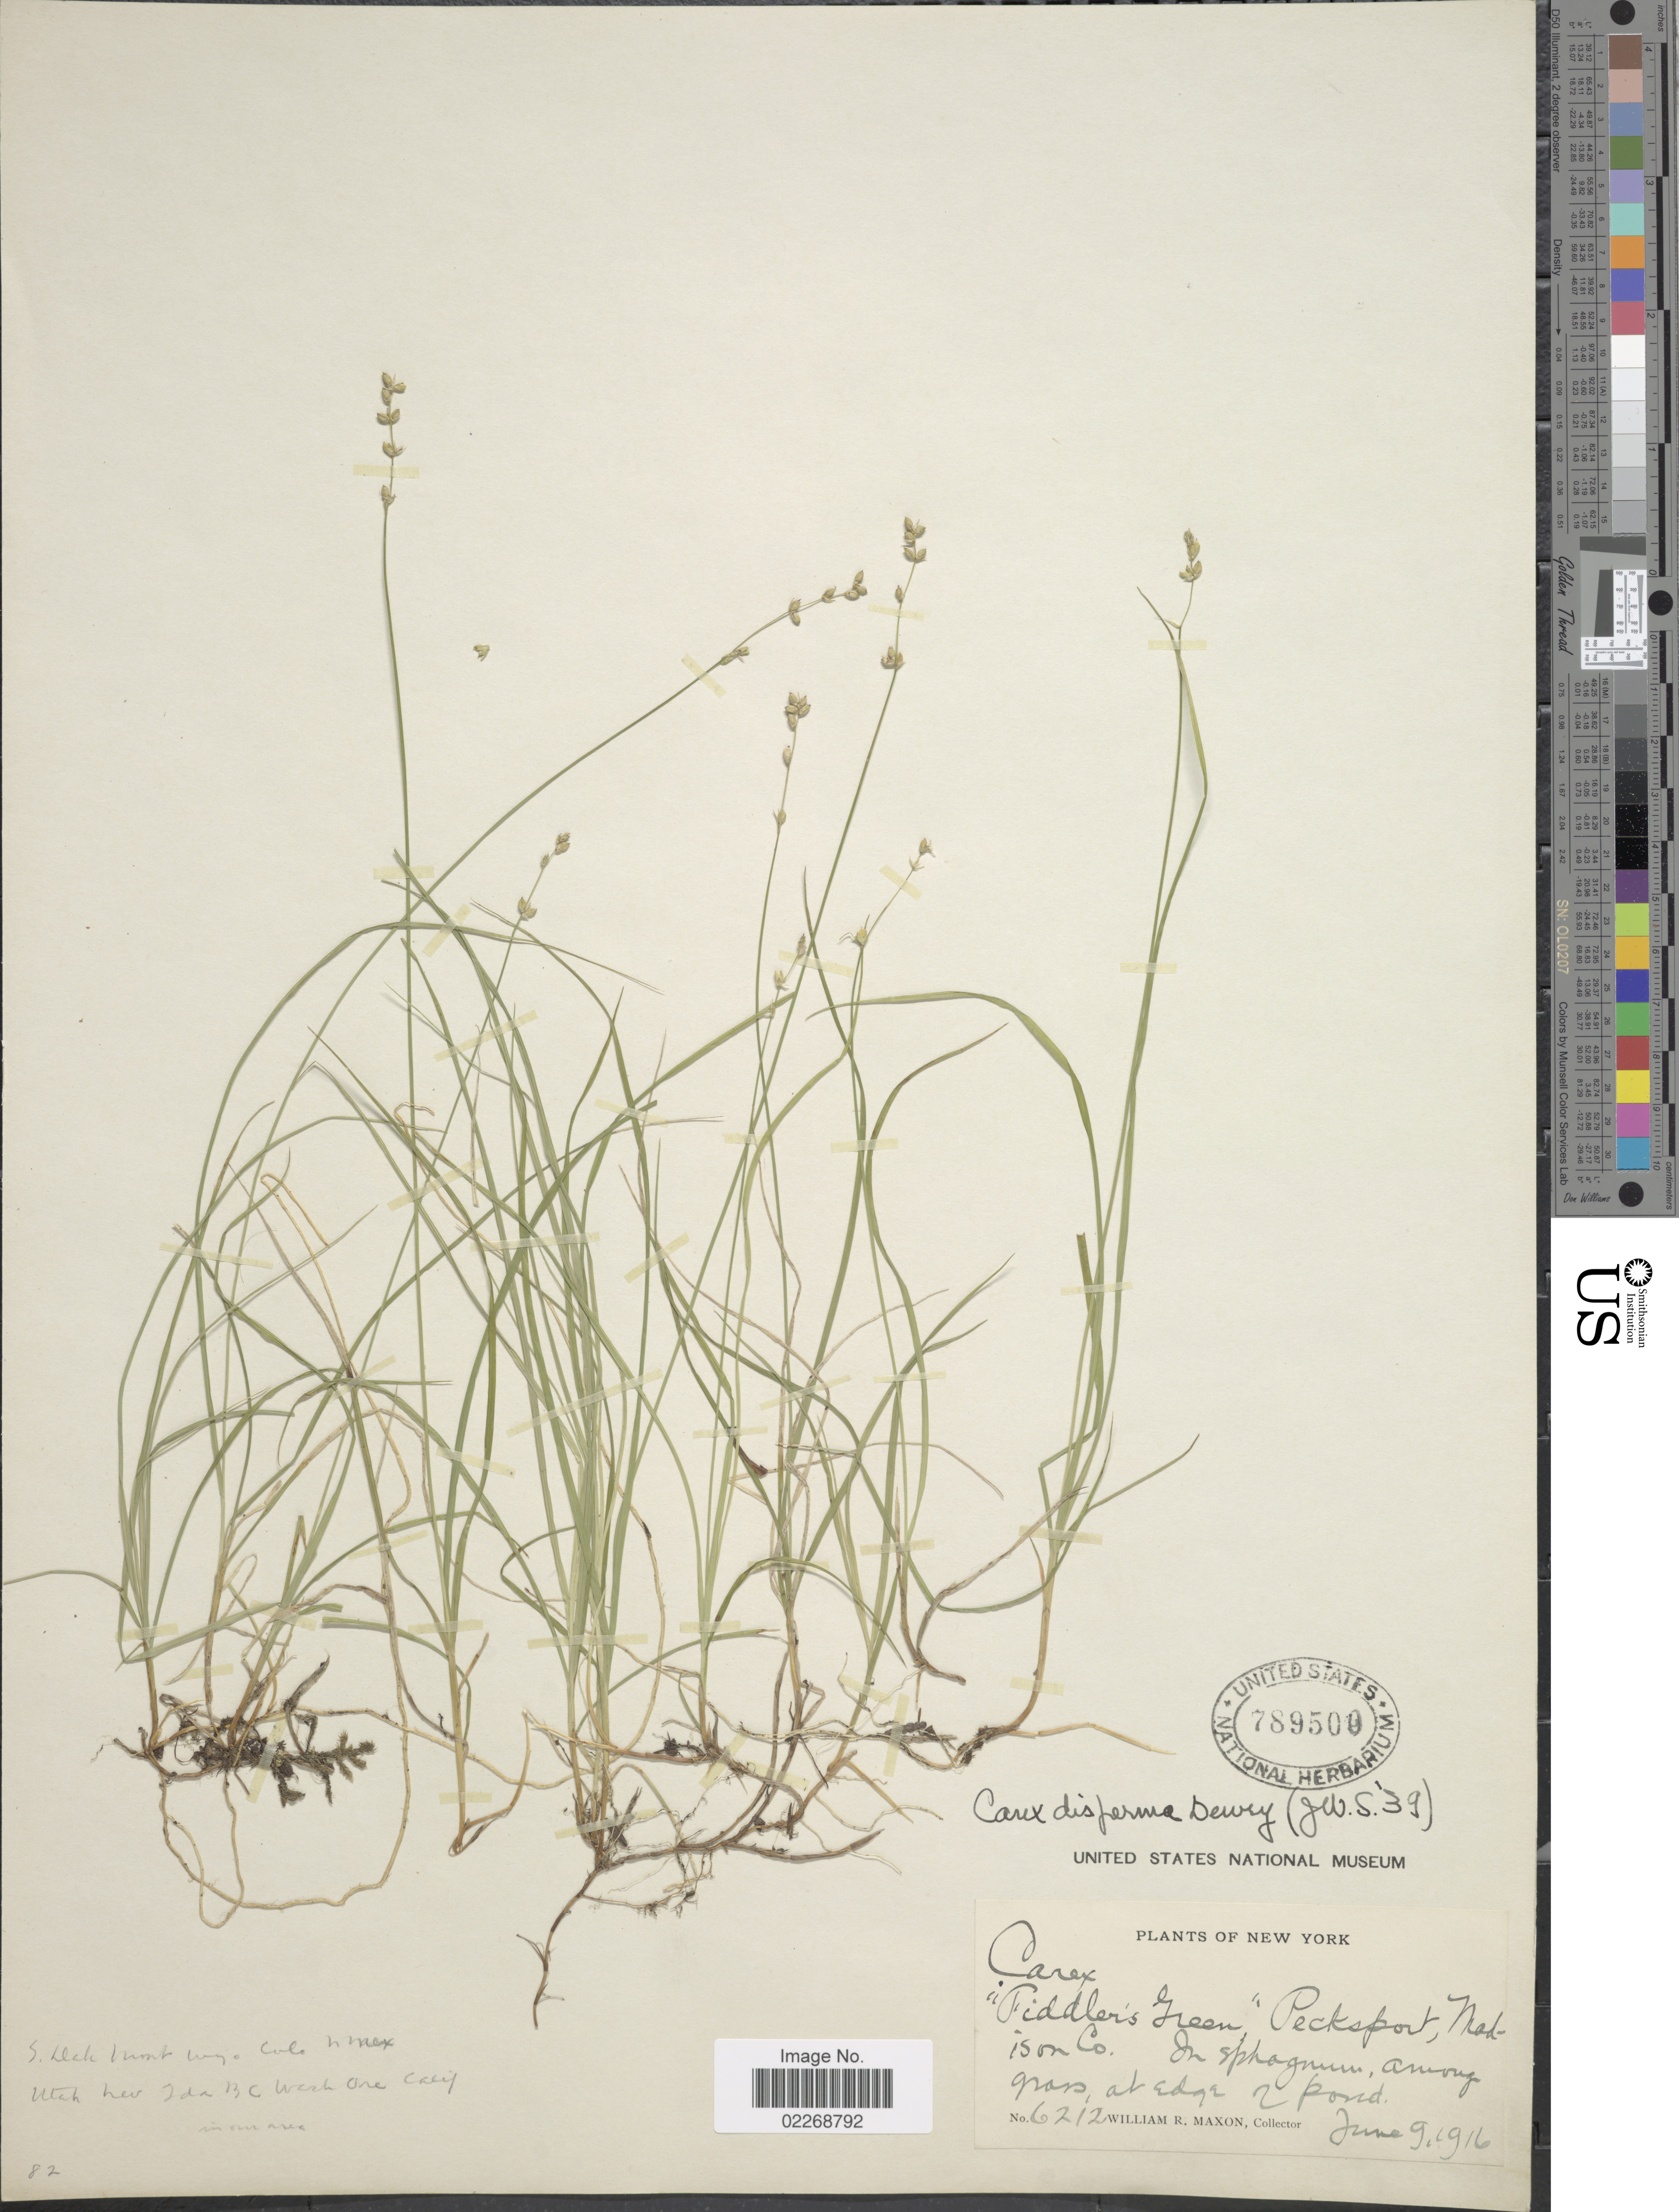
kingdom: Plantae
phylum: Tracheophyta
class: Liliopsida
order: Poales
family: Cyperaceae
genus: Carex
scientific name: Carex disperma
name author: Dewey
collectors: W. R. Maxon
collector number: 6212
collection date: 1916-06-09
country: United States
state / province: New York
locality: Fiddler's Green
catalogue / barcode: US 789500